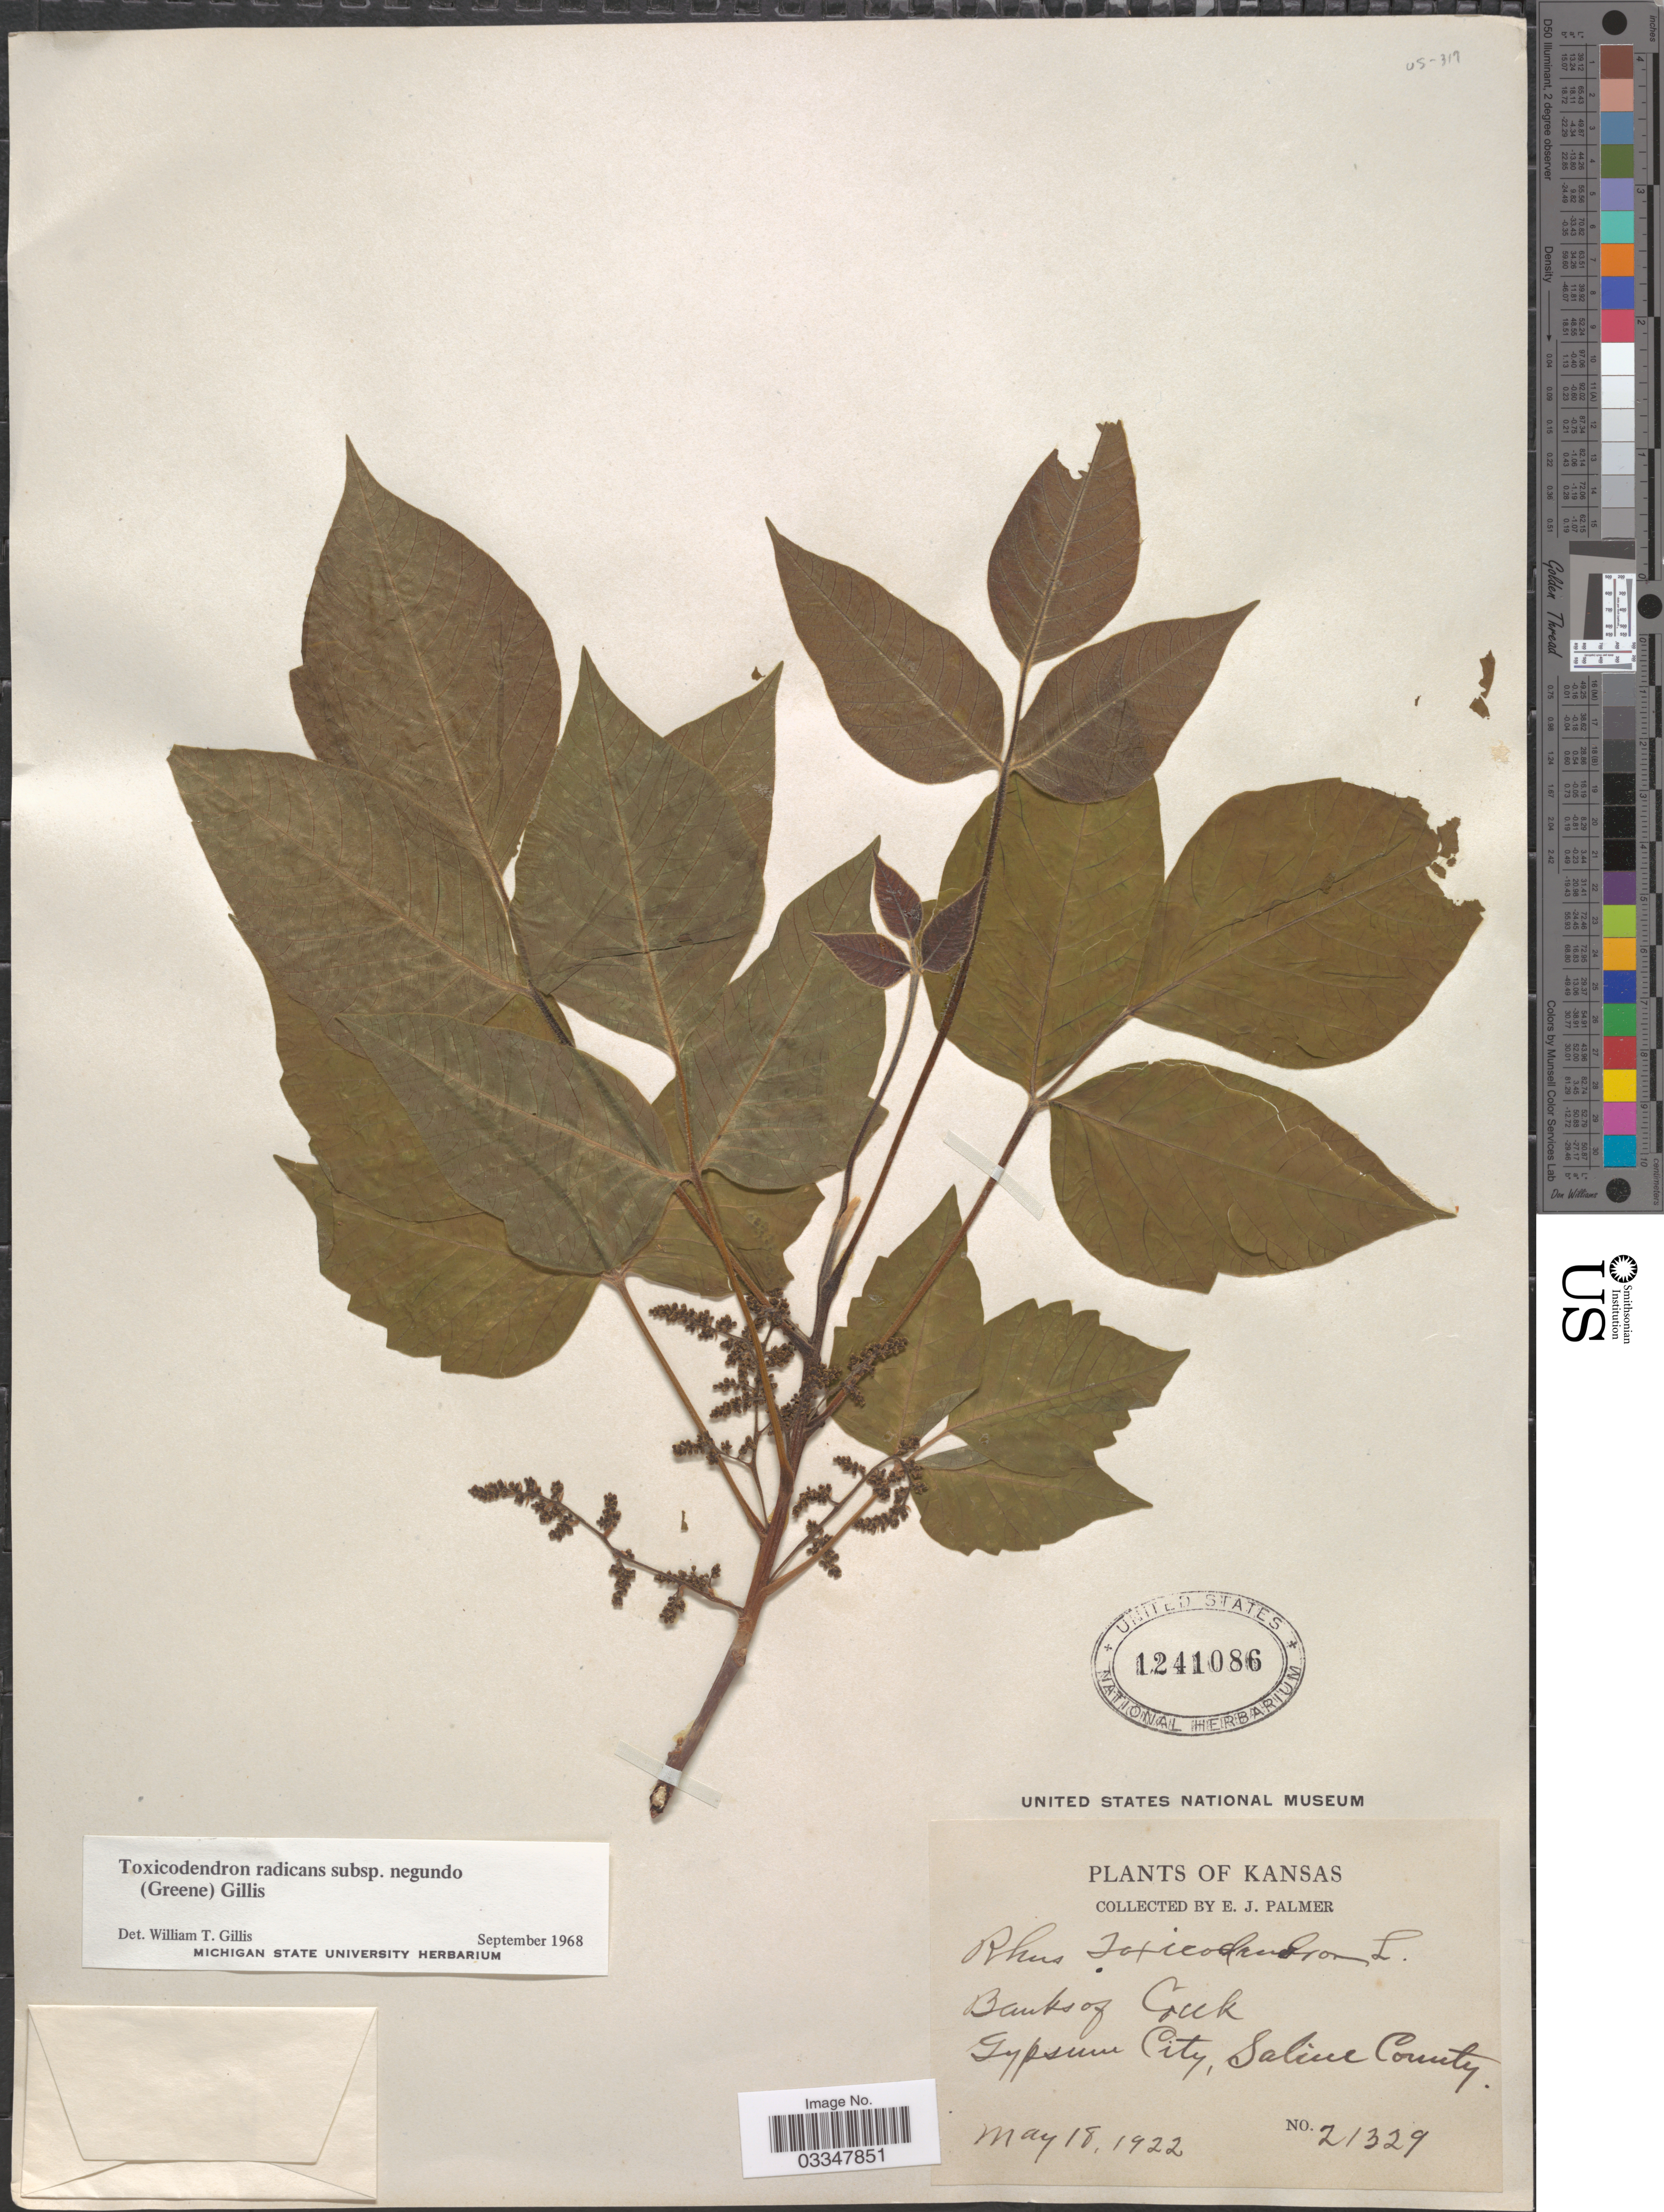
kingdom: Plantae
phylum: Tracheophyta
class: Magnoliopsida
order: Sapindales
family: Anacardiaceae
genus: Toxicodendron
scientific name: Toxicodendron radicans subsp. negundo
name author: (Greene) Gillis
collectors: E. J. Palmer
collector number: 21329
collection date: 1922-05-18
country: United States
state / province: Kansas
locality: Banks of Creek. Gypsum City, Saline County.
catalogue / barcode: US 1241086